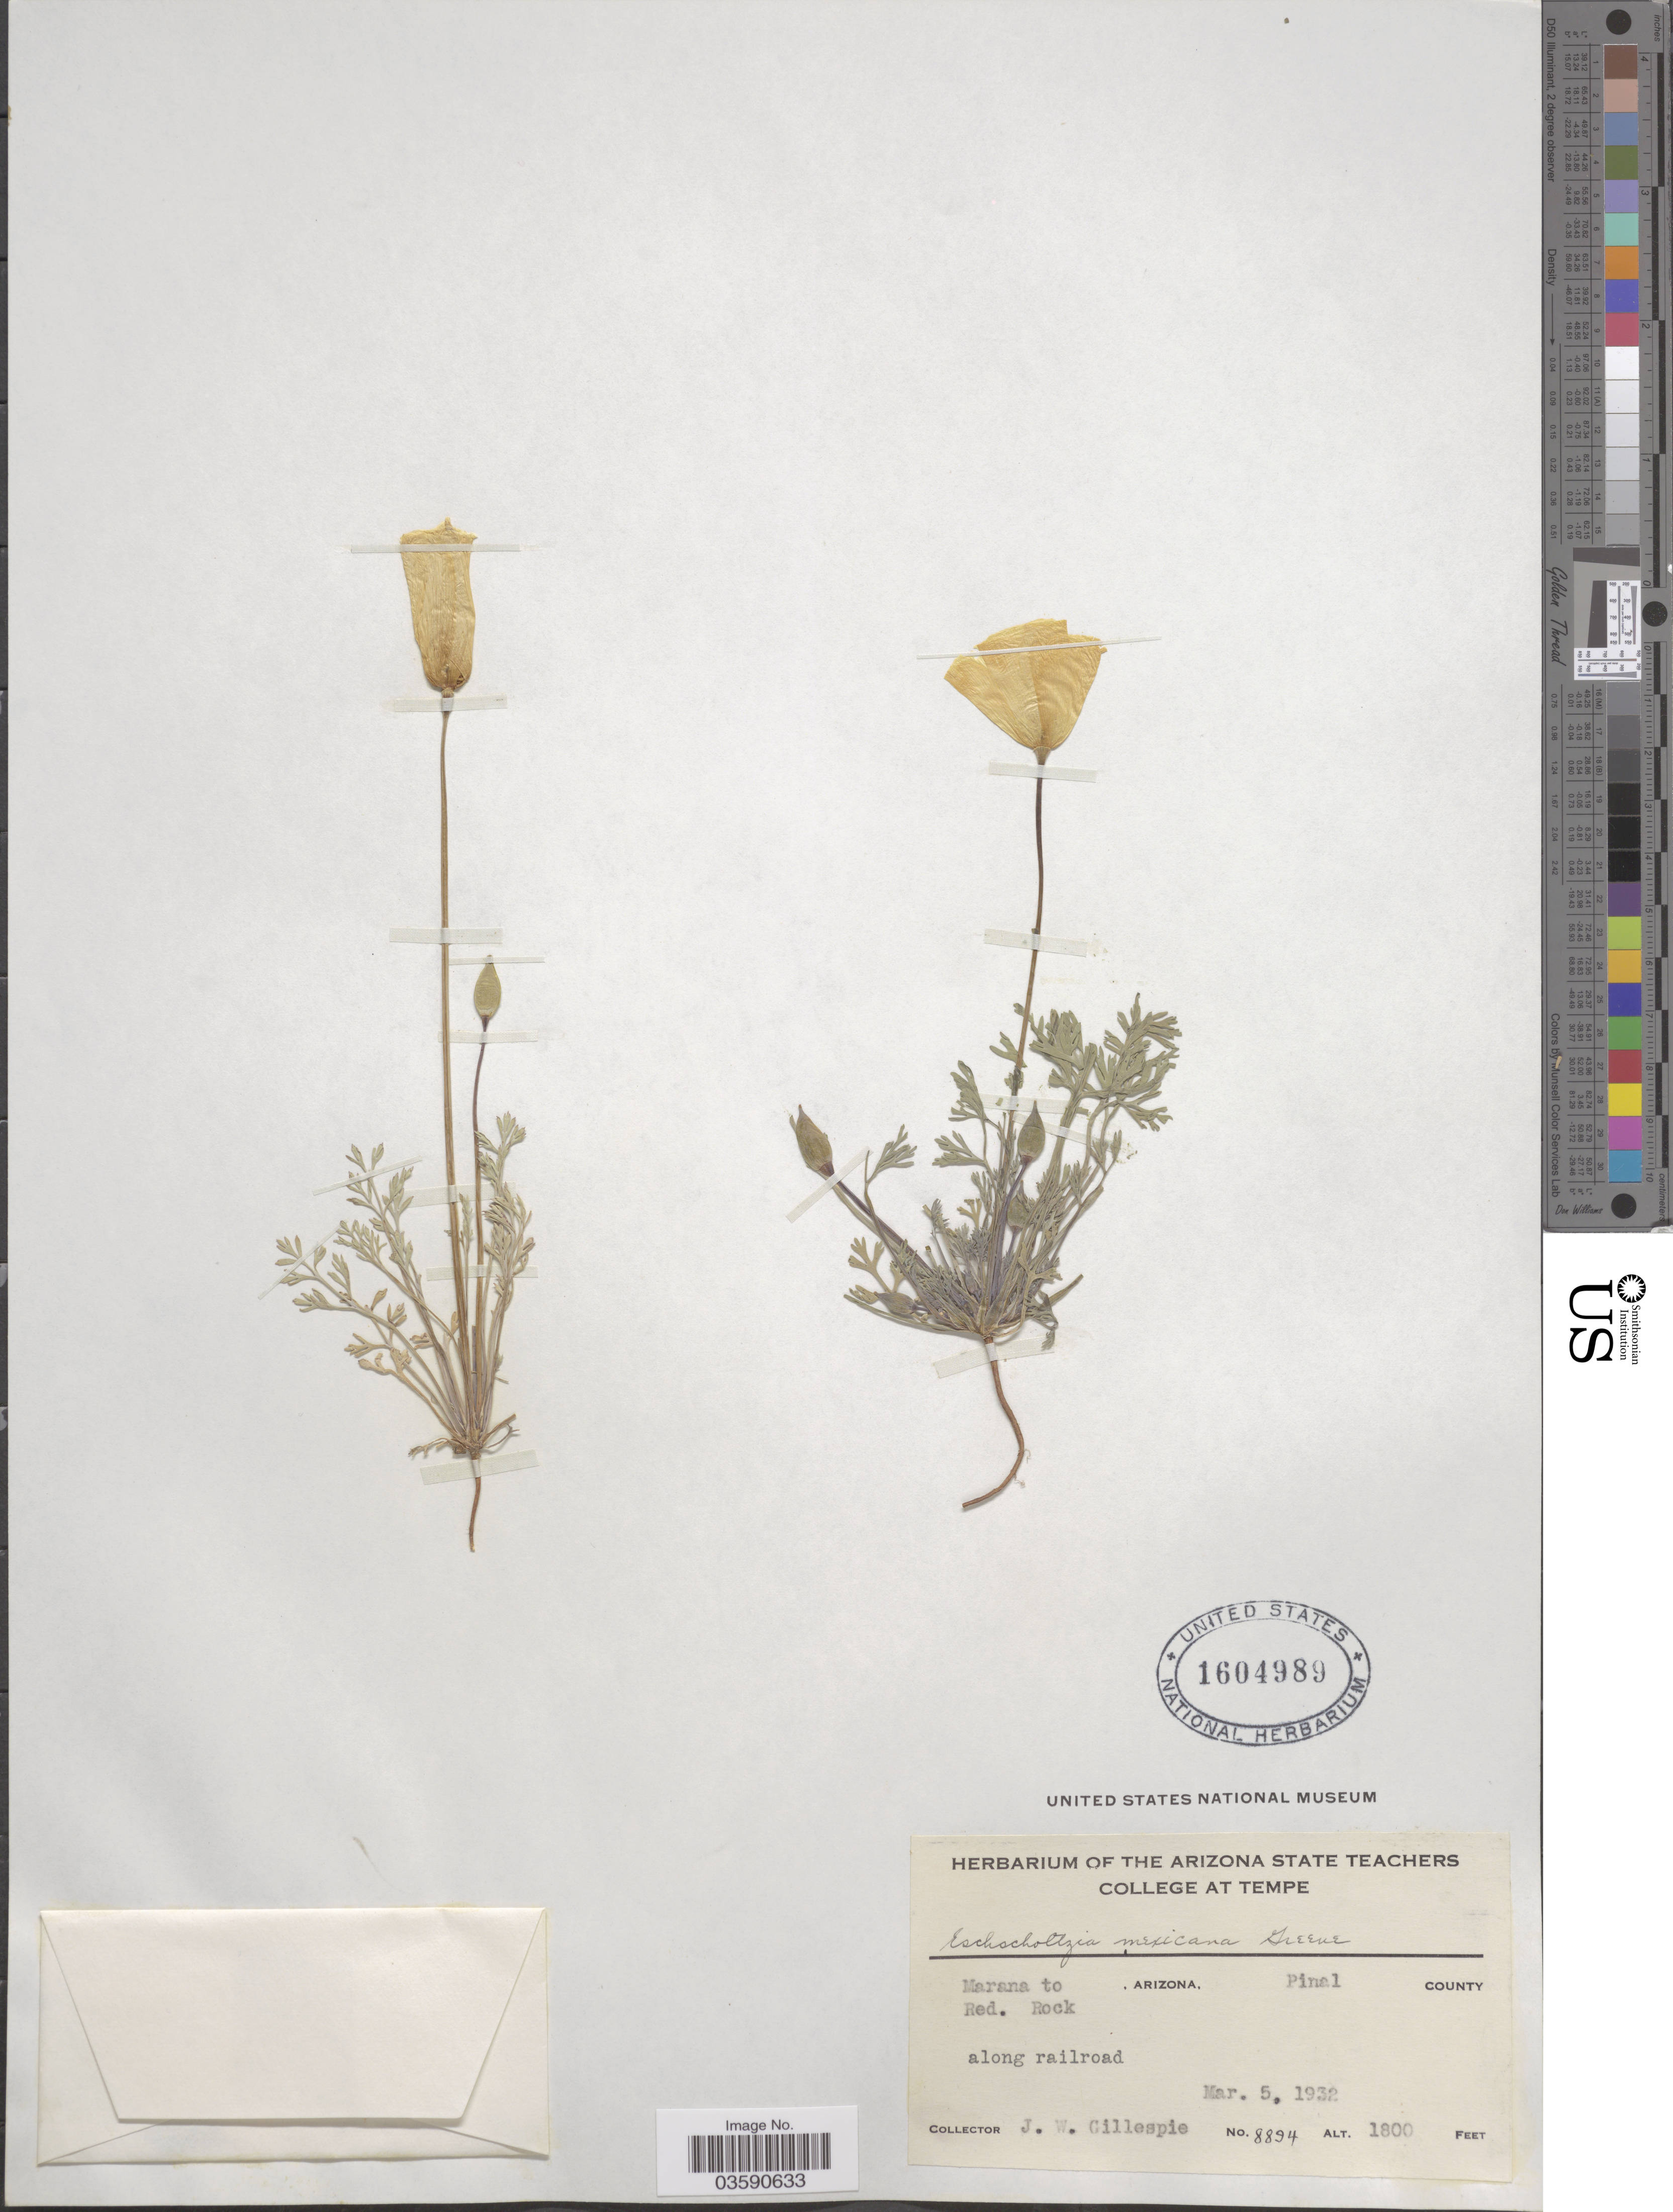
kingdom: Plantae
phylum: Tracheophyta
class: Magnoliopsida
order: Ranunculales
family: Papaveraceae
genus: Eschscholzia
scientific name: Eschscholzia mexicana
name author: Greene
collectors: J. W. Gillespie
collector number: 8894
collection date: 1932-03-05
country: United States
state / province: Arizona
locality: Marana to Red. Rock, Pinal County. Along railroad.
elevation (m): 549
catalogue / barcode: US 1604989